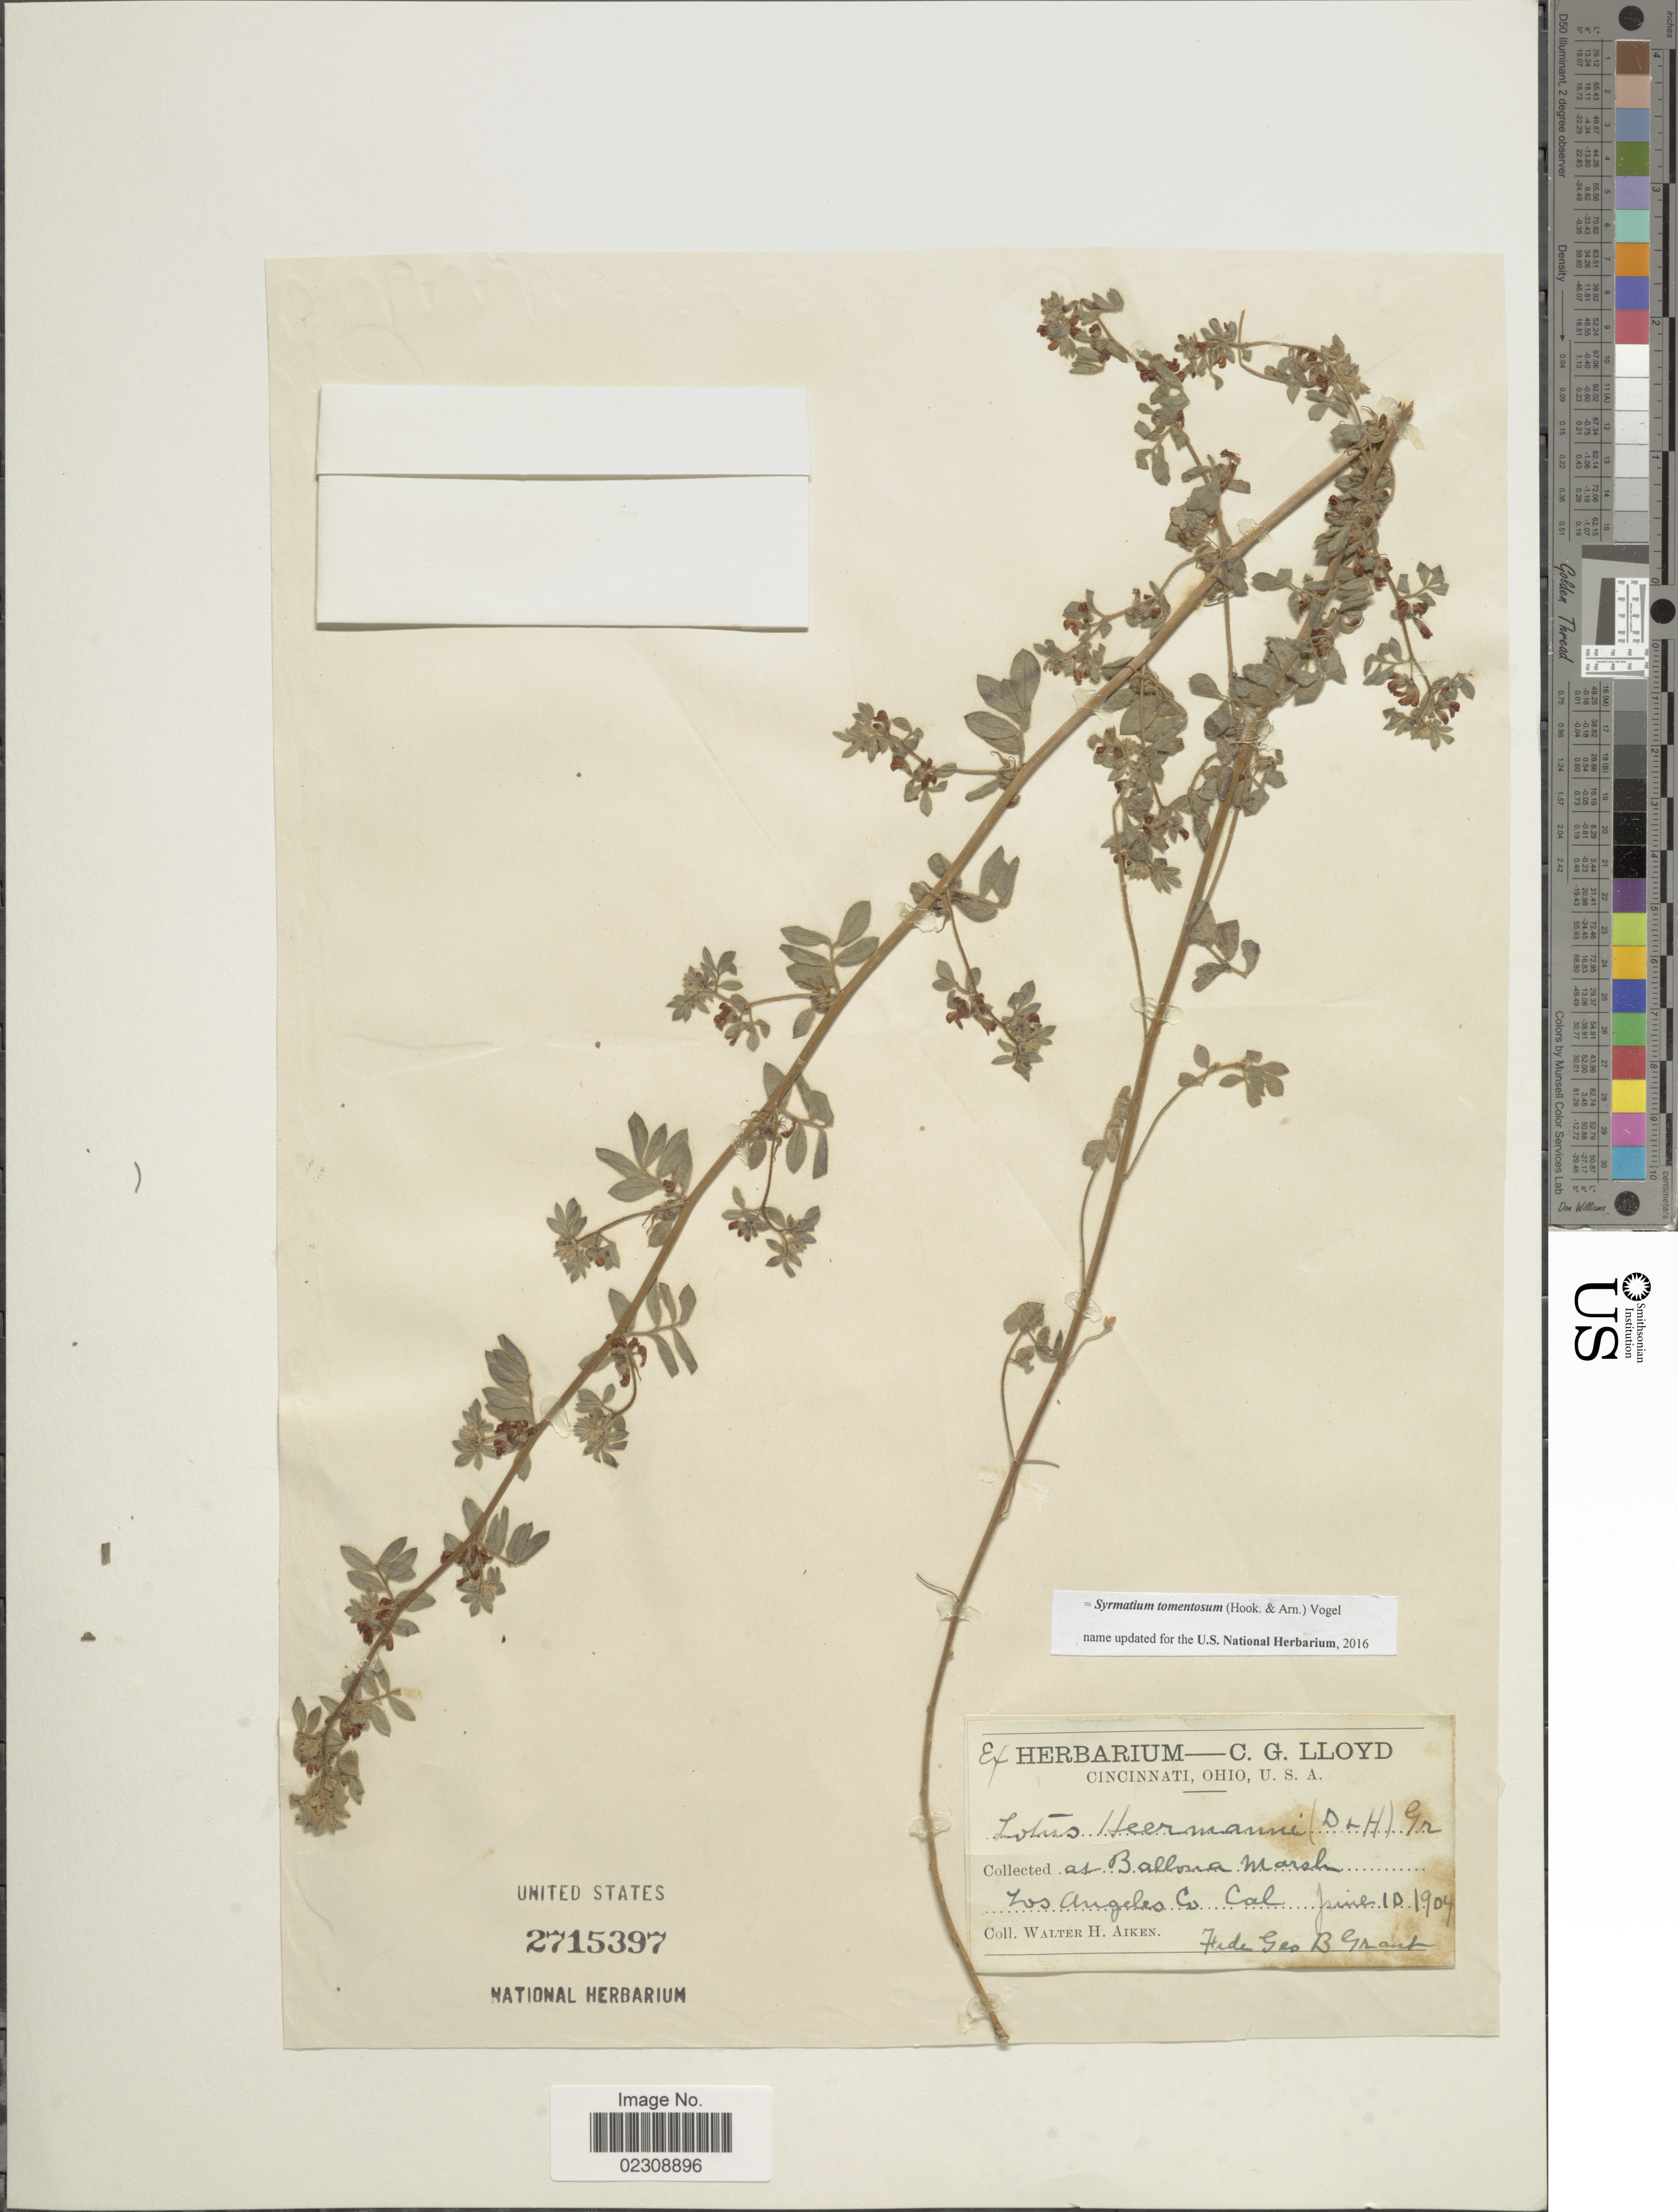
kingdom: Plantae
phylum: Tracheophyta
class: Magnoliopsida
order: Fabales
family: Fabaceae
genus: Syrmatium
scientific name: Syrmatium tomentosum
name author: (Hook. & Arn.) Vogel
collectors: W. Aiken & G. Grant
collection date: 1904-06-10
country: United States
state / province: California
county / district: Los Angeles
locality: Ballona Marsh. Los Angeles Co.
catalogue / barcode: US 2715397